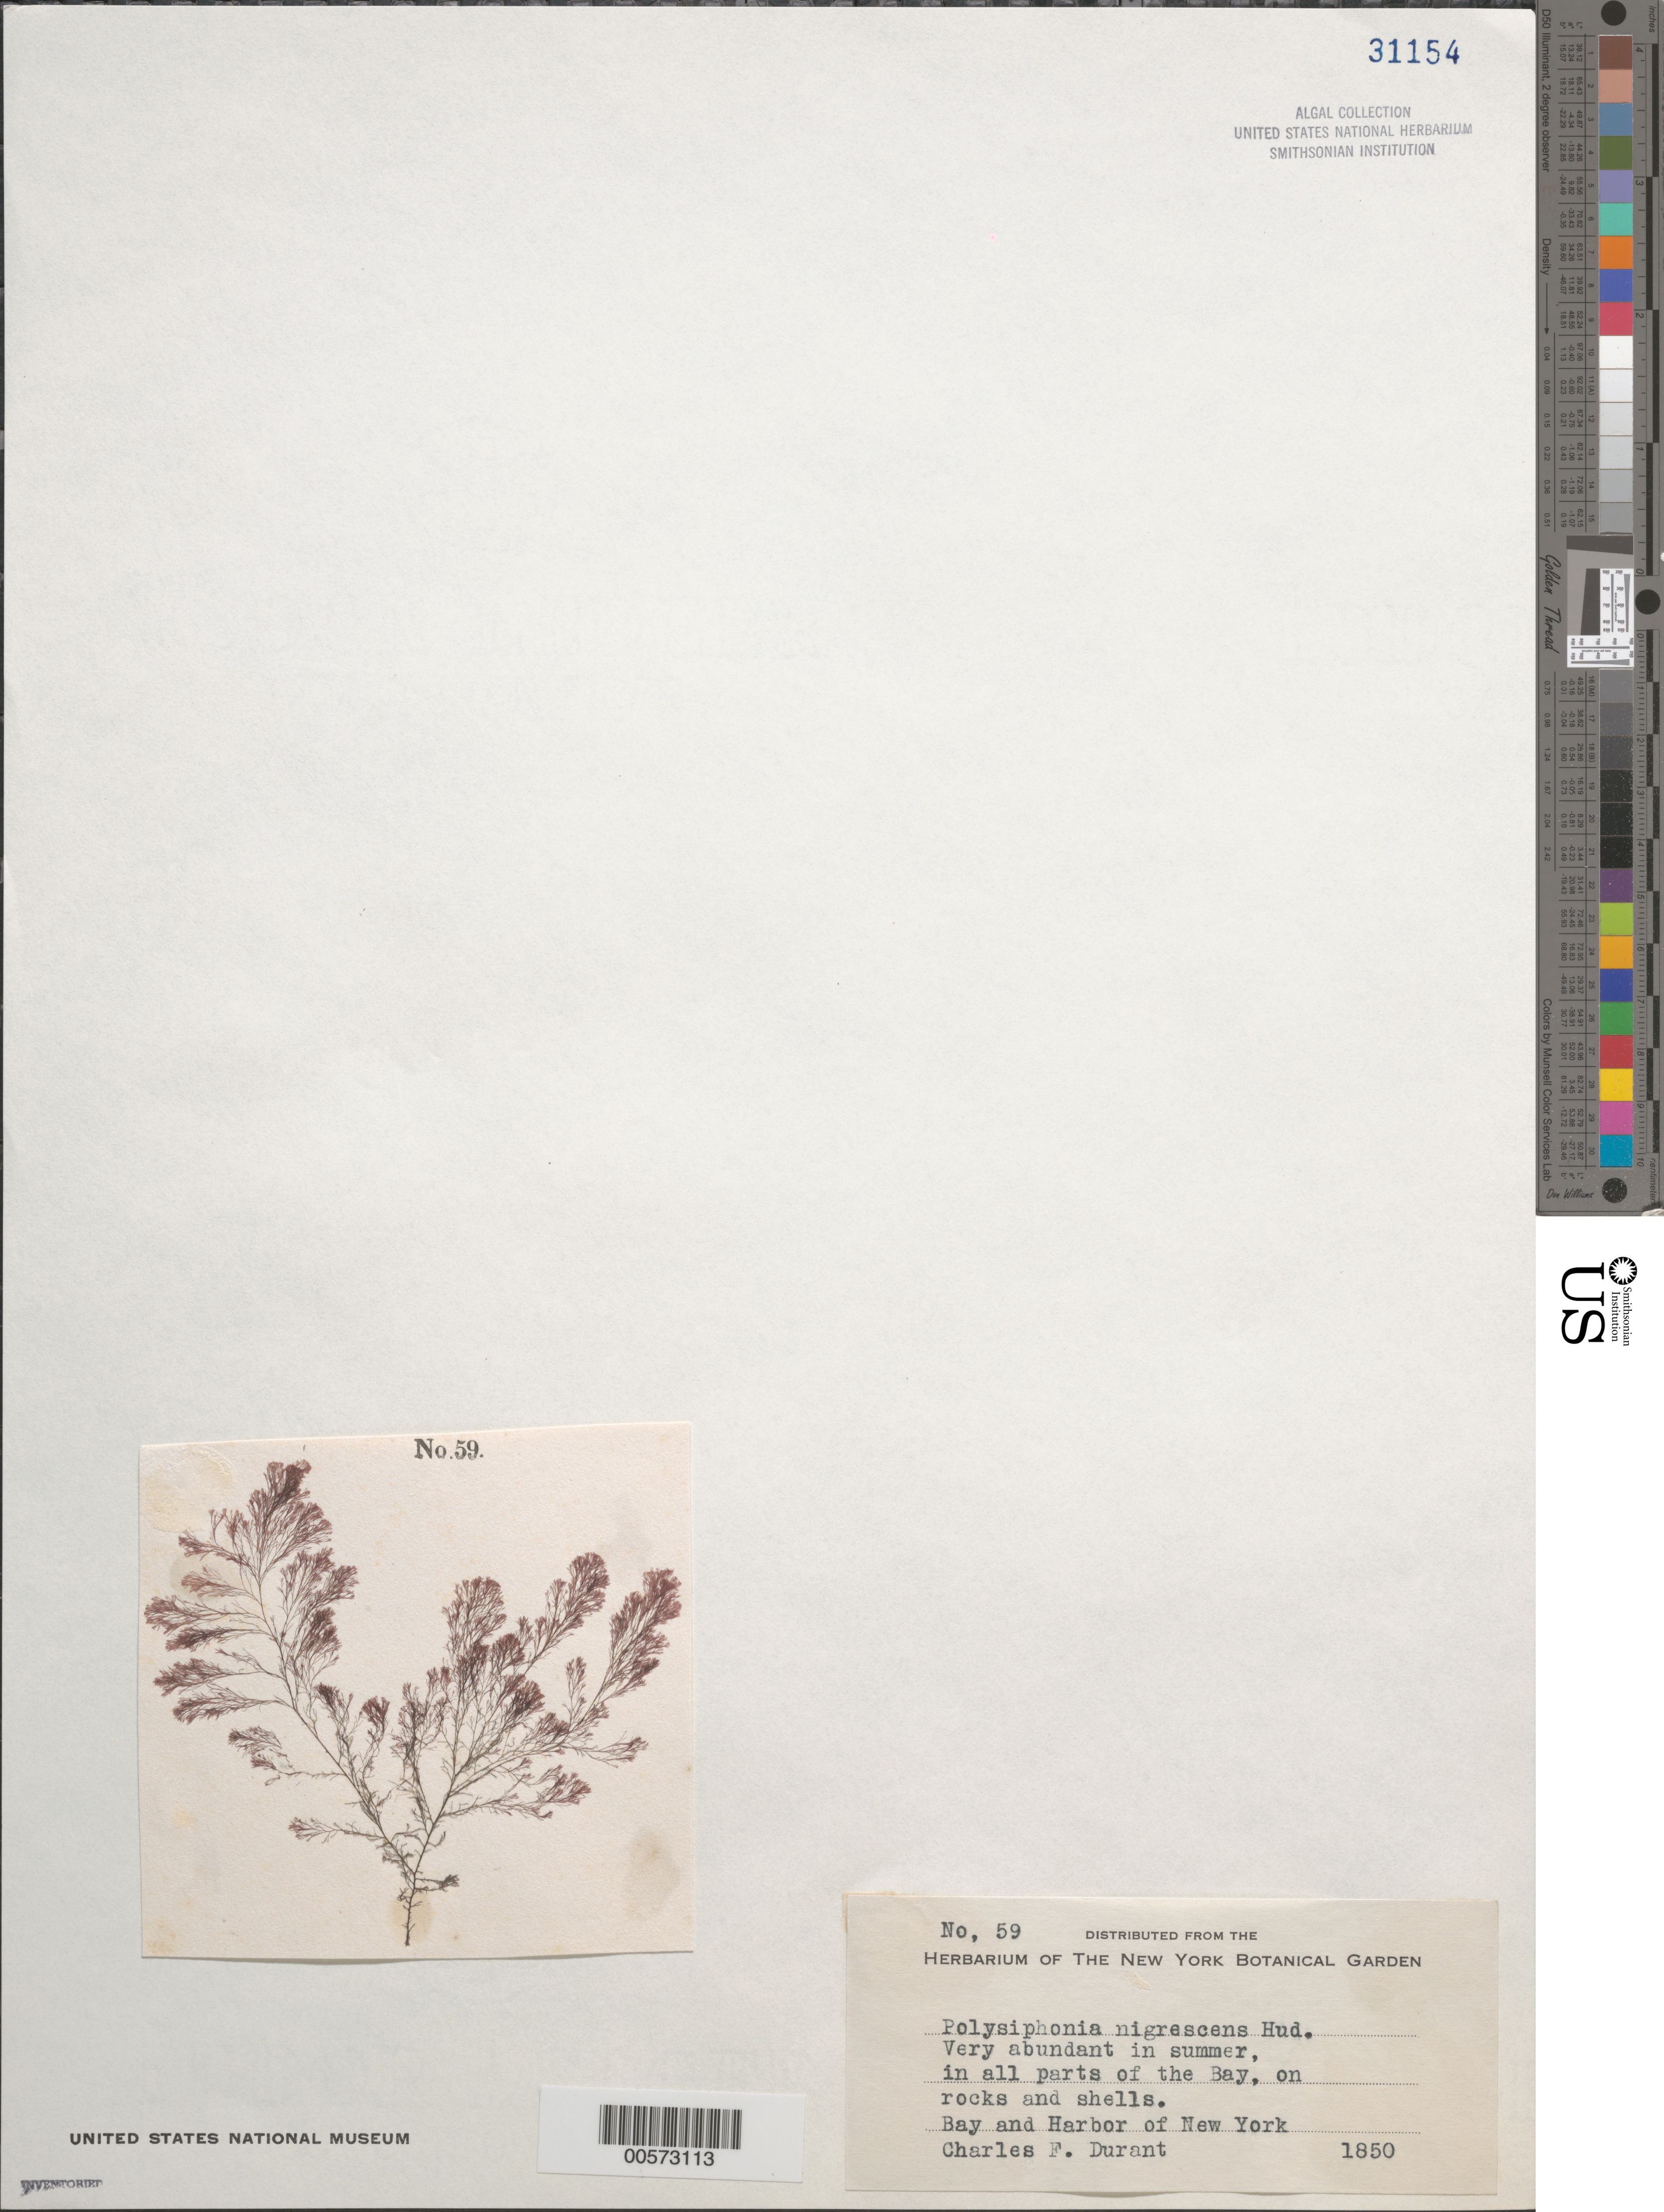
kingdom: Plantae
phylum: Rhodophyta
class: Florideophyceae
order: Ceramiales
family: Rhodomelaceae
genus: Vertebrata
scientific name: Vertebrata fucoides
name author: (Hudson) Kuntze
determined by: Algae name updating Project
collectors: C. Durant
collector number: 59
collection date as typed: Sum 1850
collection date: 1850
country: United States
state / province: New York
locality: New York Bay and New York Harbor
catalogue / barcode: US 31154